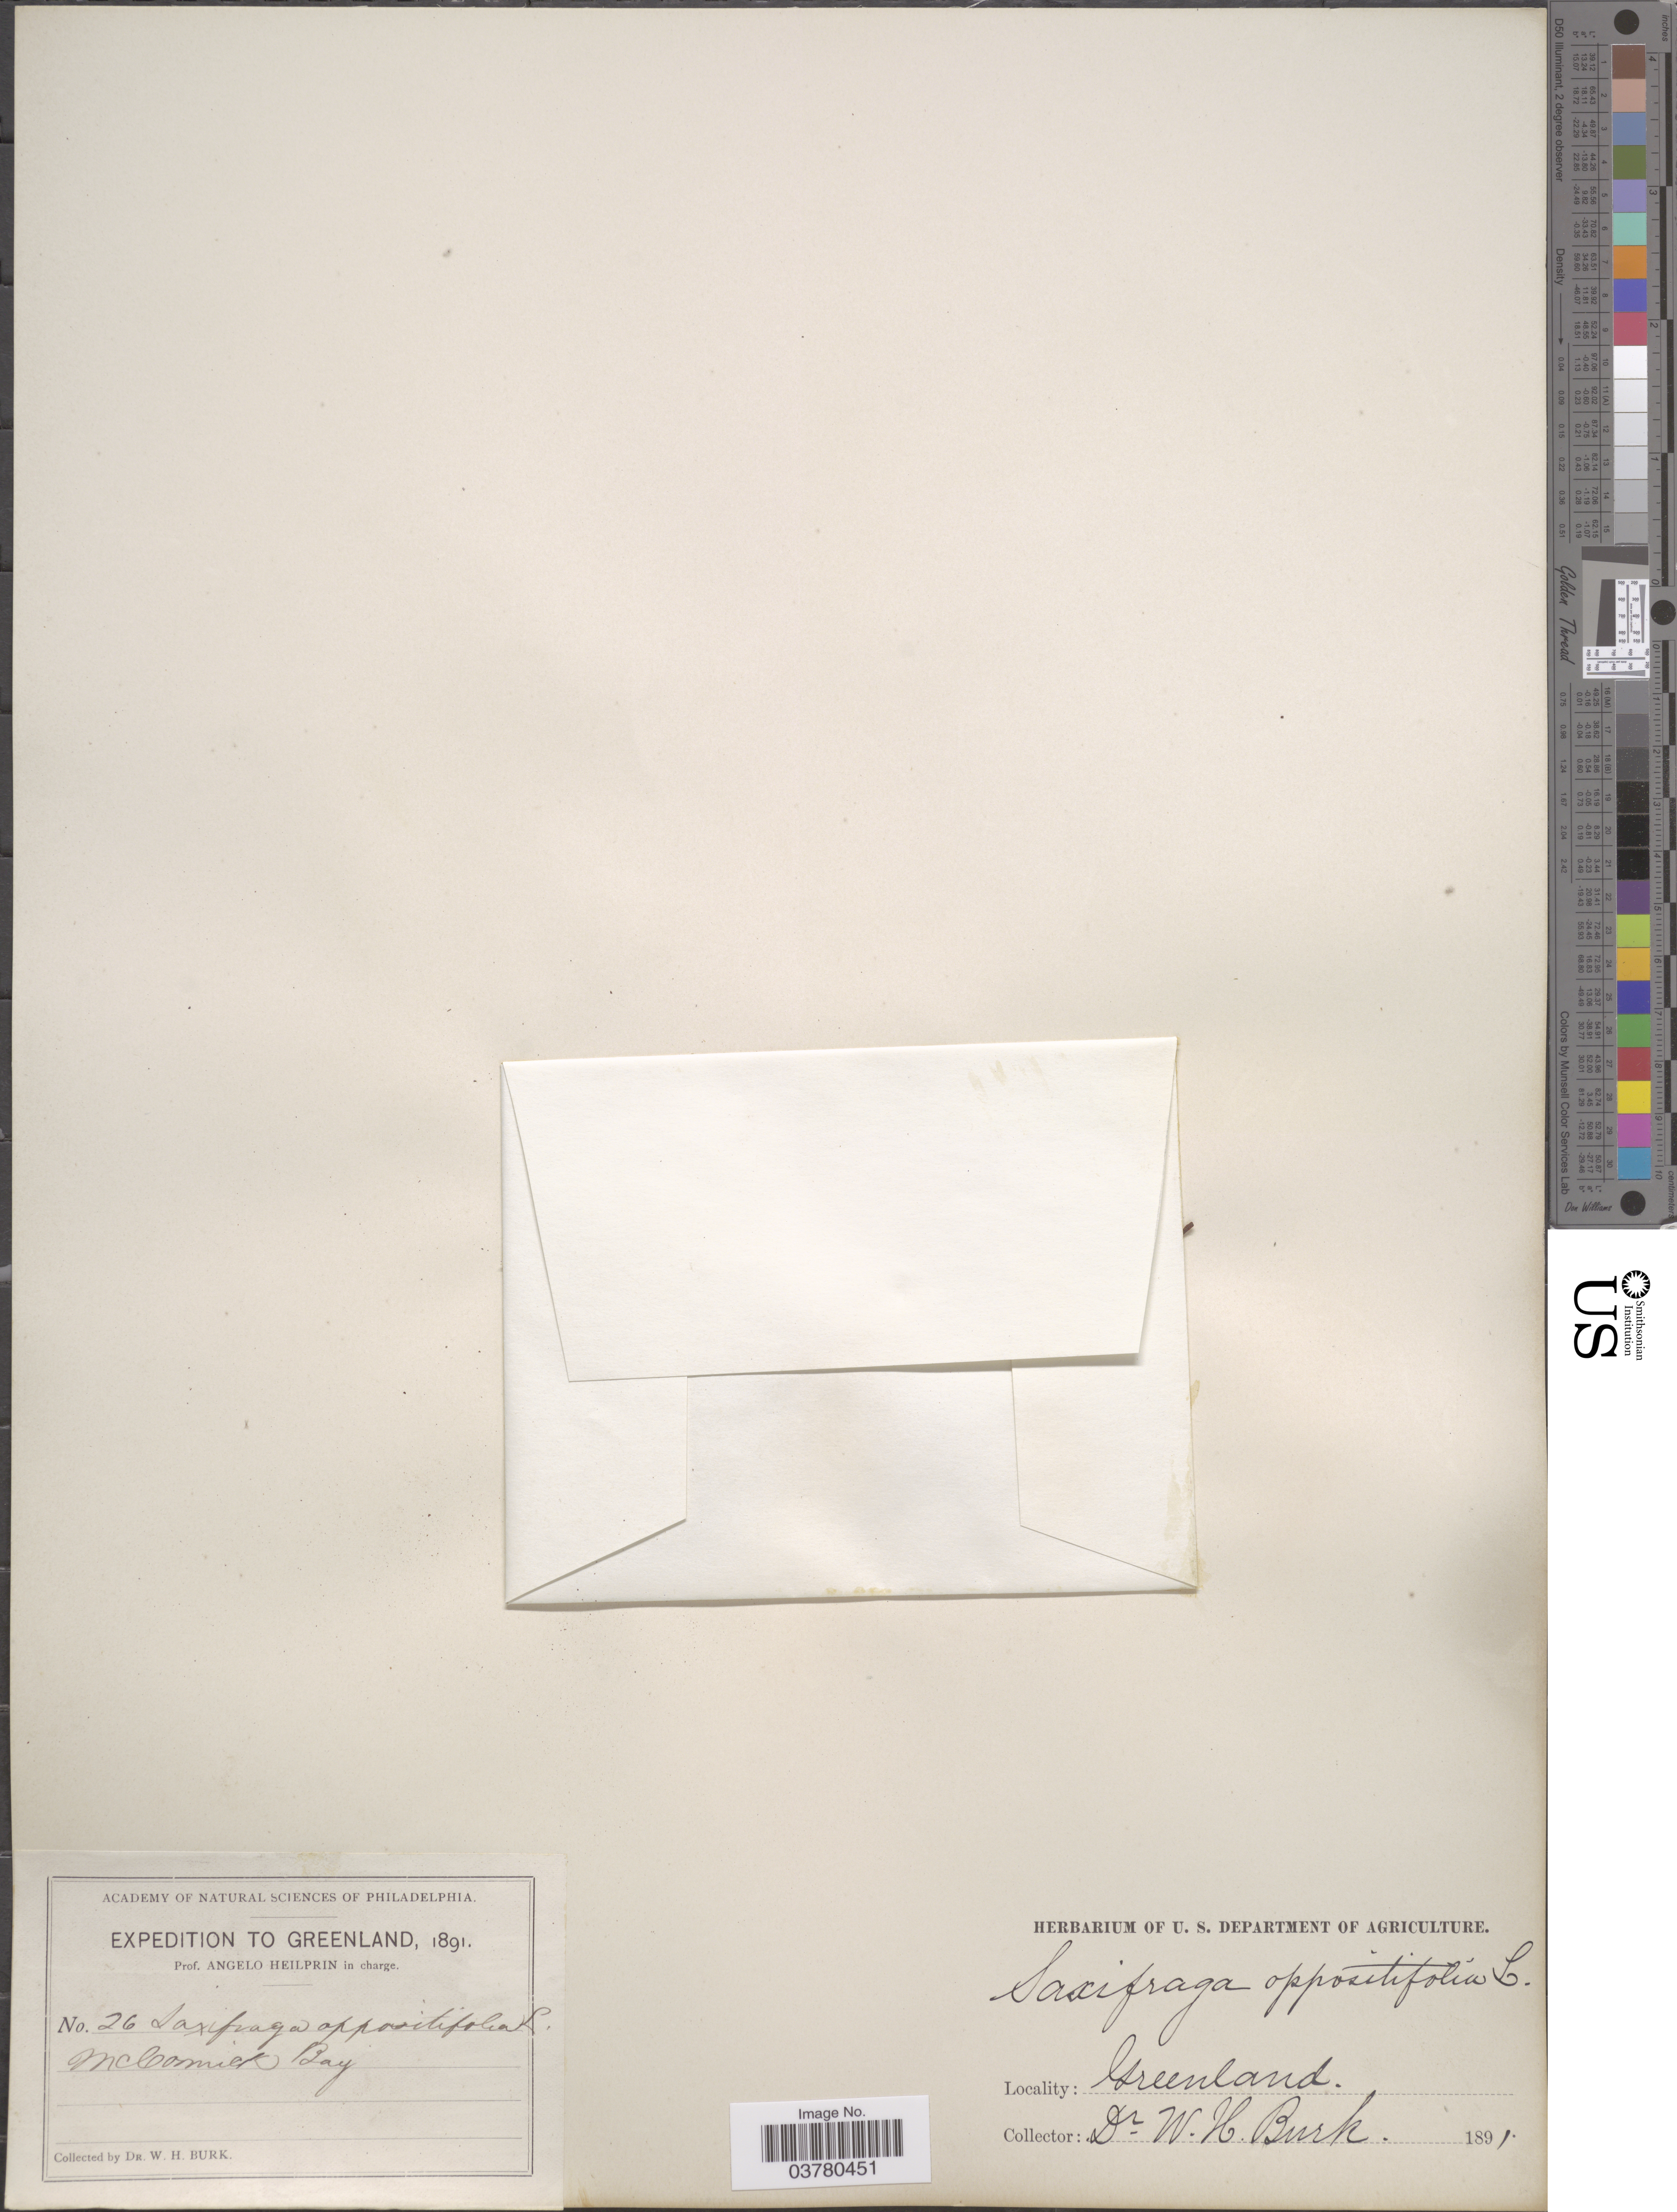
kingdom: Plantae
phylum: Tracheophyta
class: Magnoliopsida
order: Saxifragales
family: Saxifragaceae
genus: Saxifraga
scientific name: Saxifraga oppositifolia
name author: L.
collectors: W. Burk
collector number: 26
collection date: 1891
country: Greenland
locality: Expedition to Greenland, 1891. McCormick Bay.